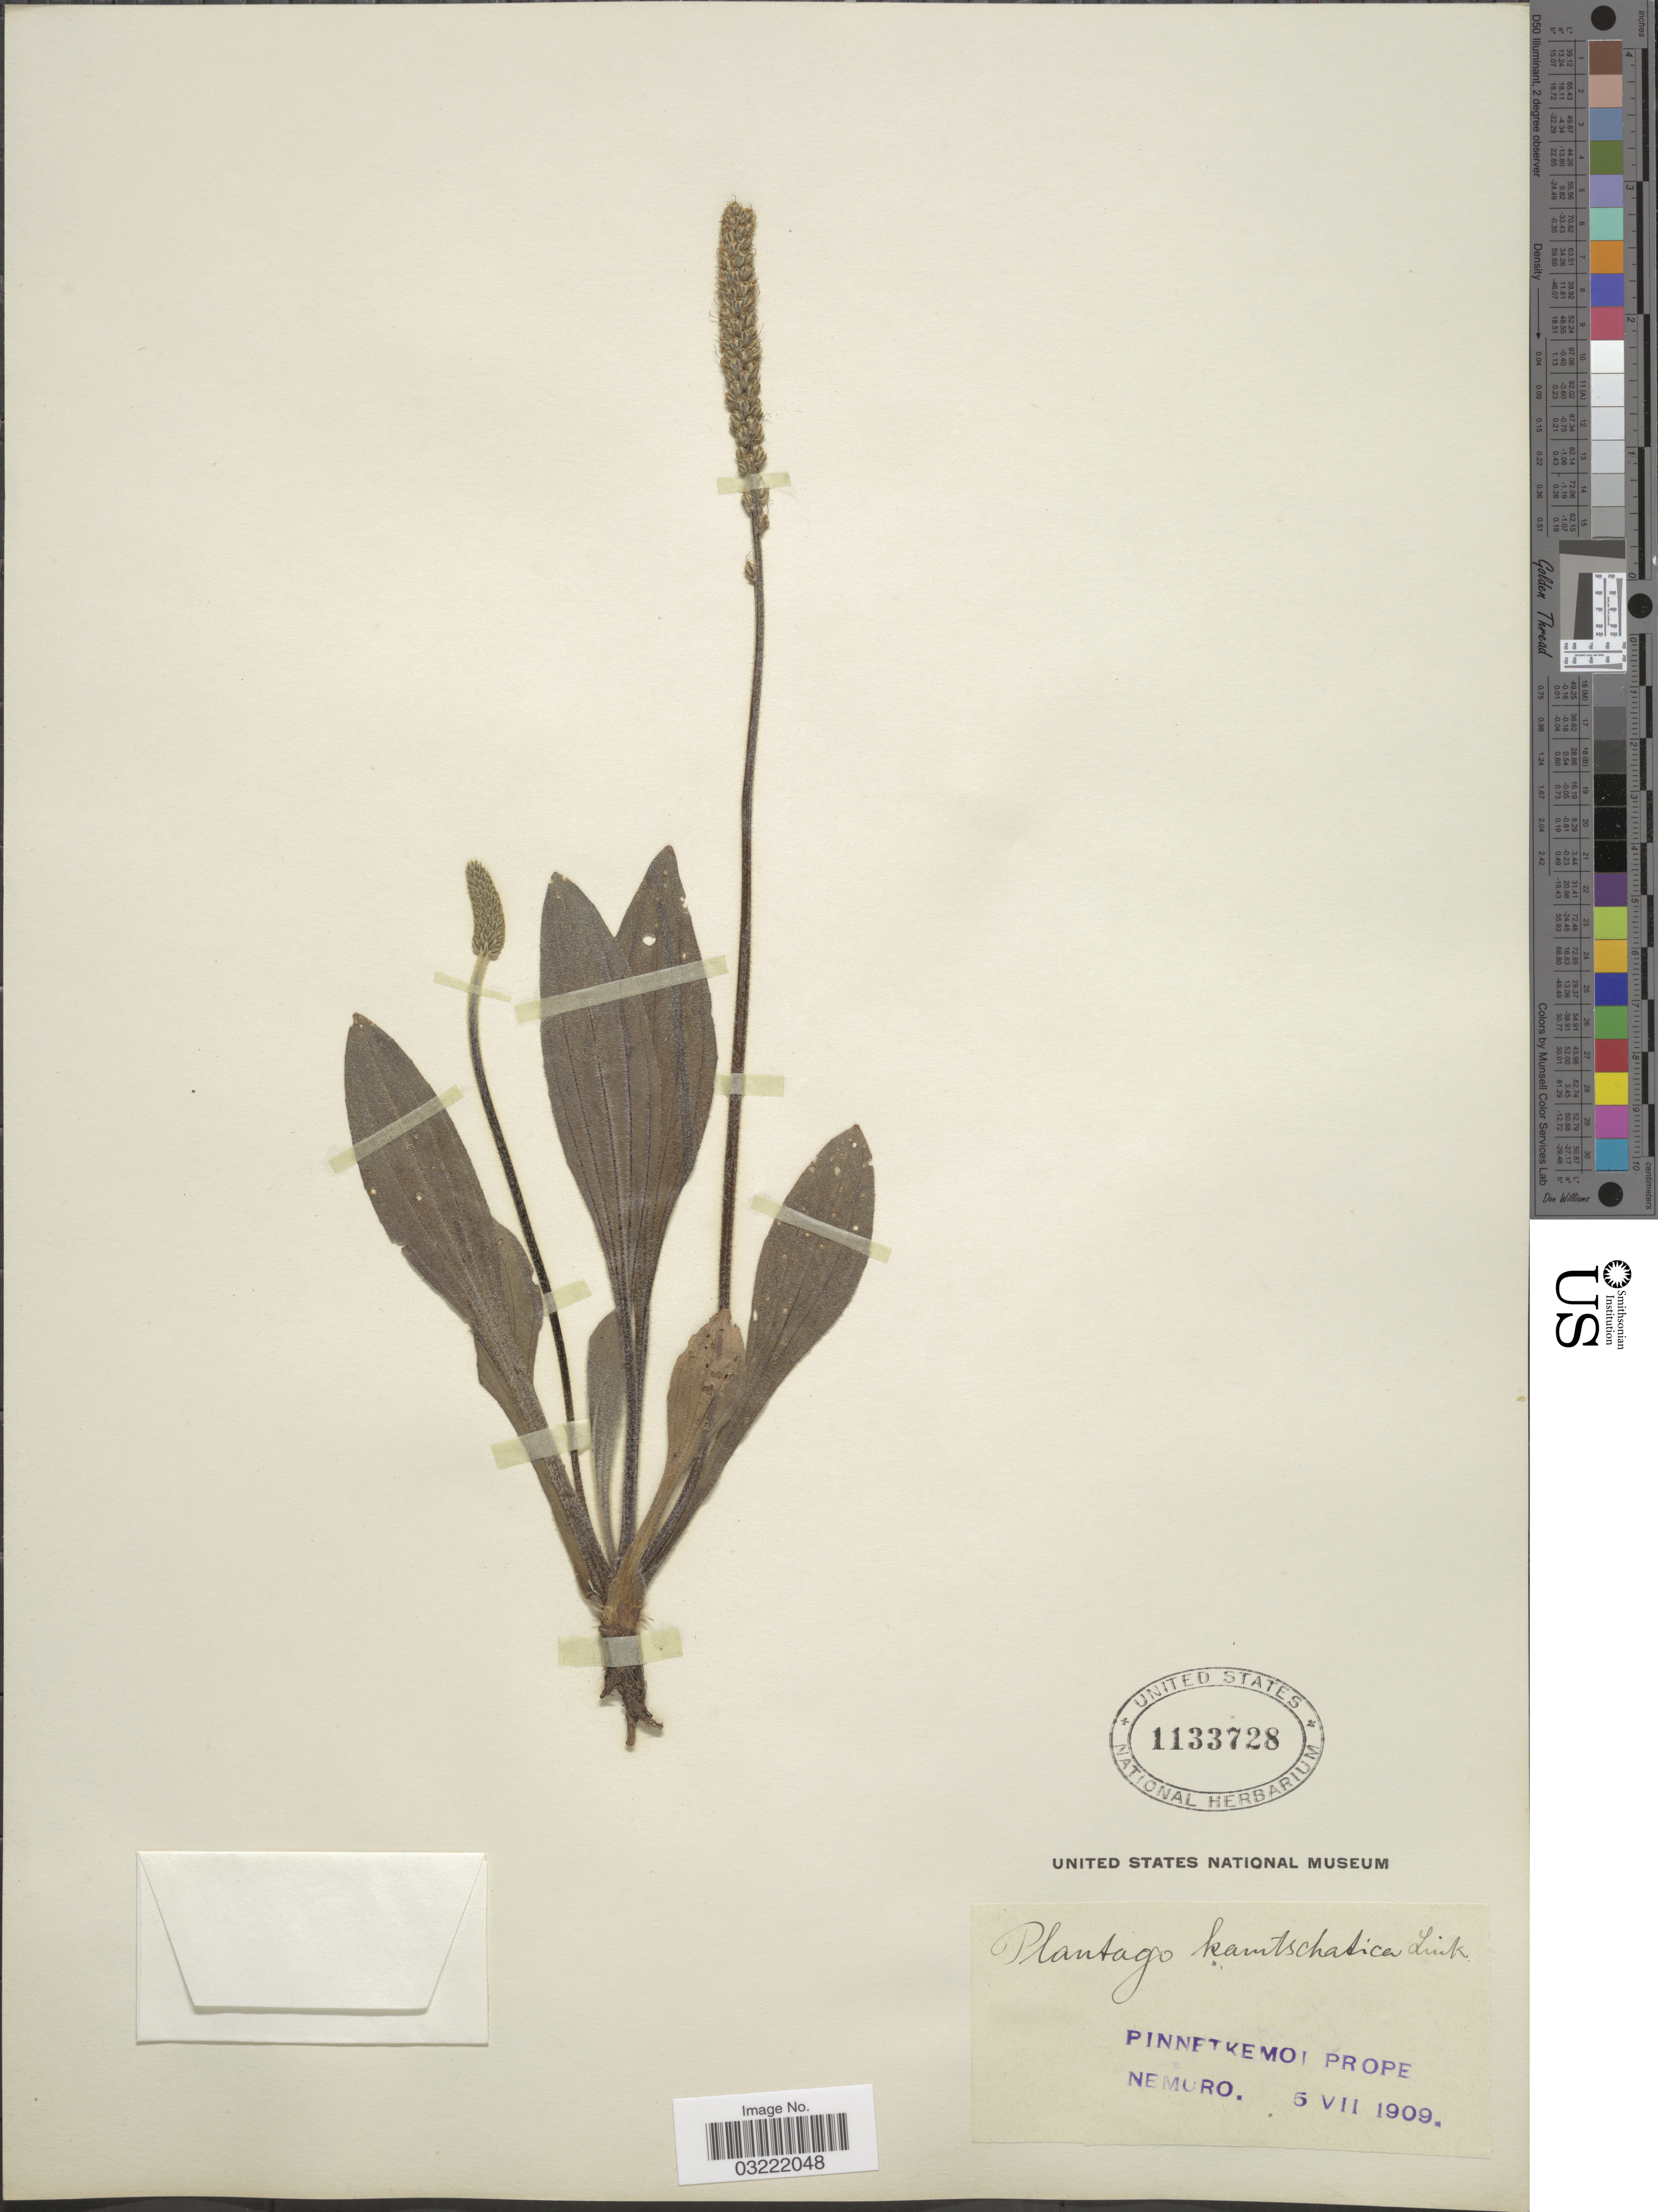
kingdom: Plantae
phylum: Tracheophyta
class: Magnoliopsida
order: Lamiales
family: Plantaginaceae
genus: Plantago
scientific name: Plantago camtschatica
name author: Link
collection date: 1909-07-05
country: Japan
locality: Pinnetkemoi Prope. Nemoro.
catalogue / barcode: US 1133728